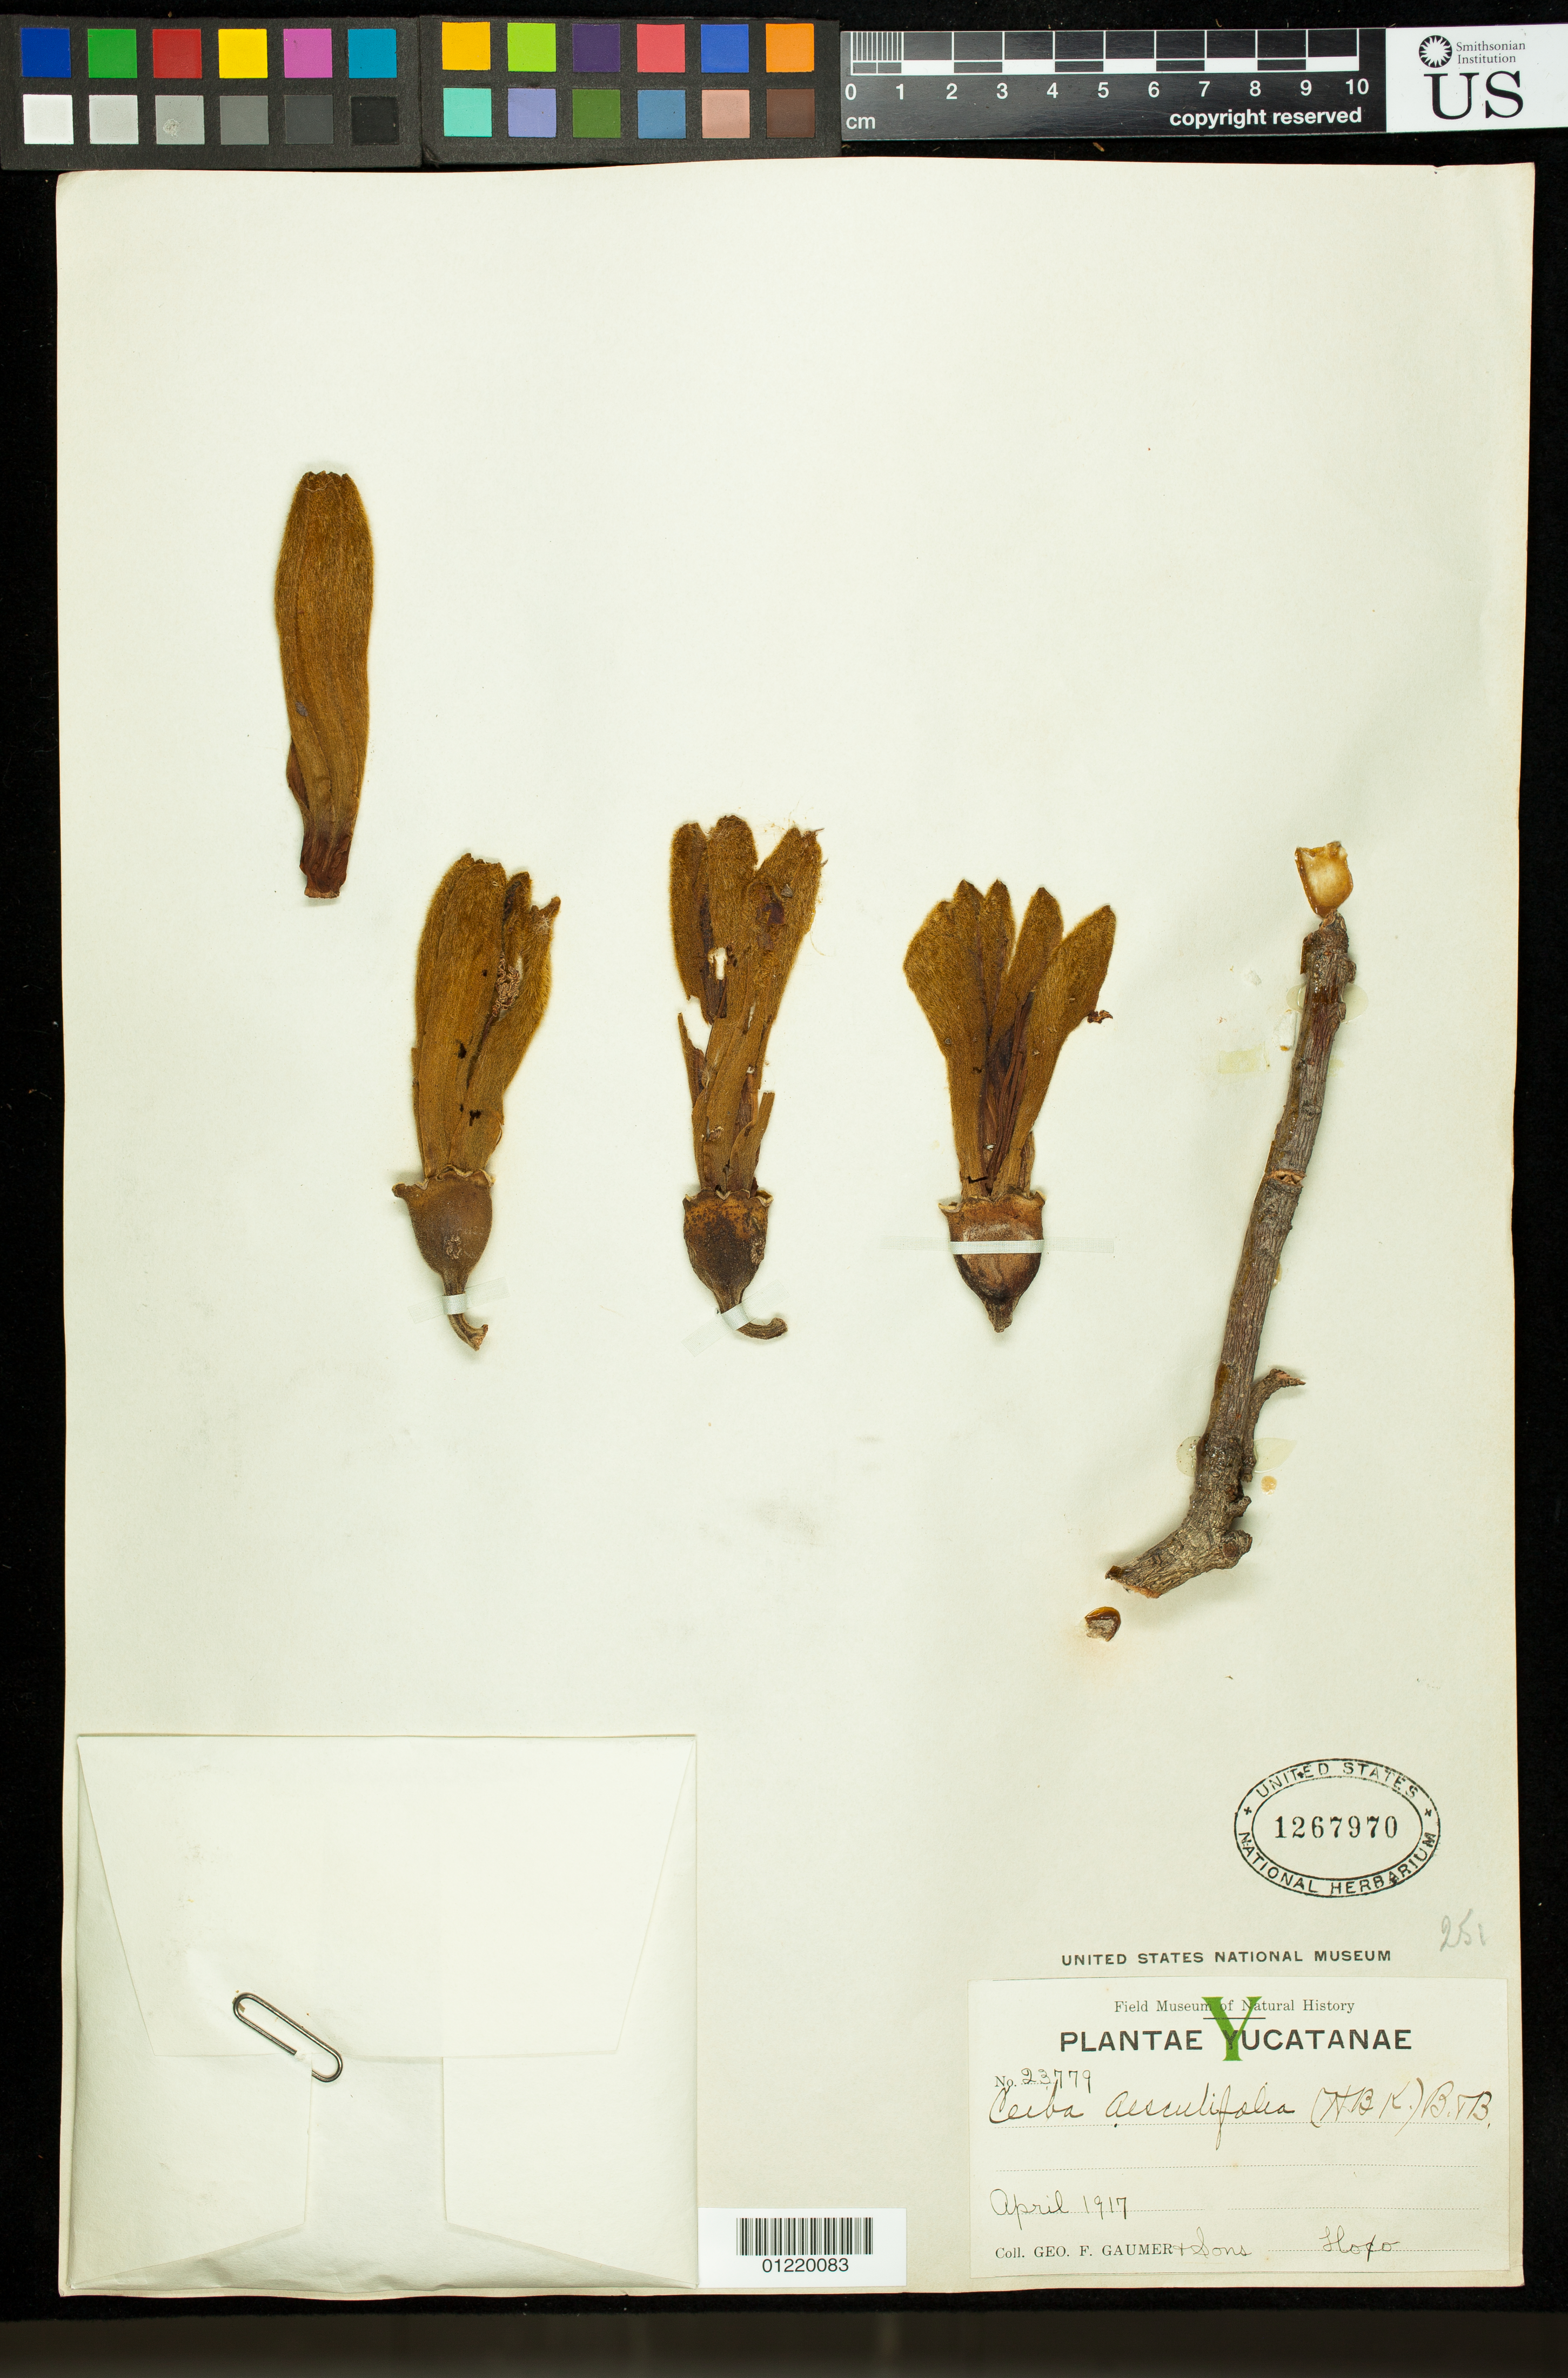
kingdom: Plantae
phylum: Tracheophyta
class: Magnoliopsida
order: Malvales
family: Malvaceae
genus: Ceiba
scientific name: Ceiba aesculifolia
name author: (Kunth) Britten & Baker f.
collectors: G. F. Gaumer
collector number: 23779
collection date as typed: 1917-04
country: Mexico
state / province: Yucatan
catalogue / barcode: US 1267970